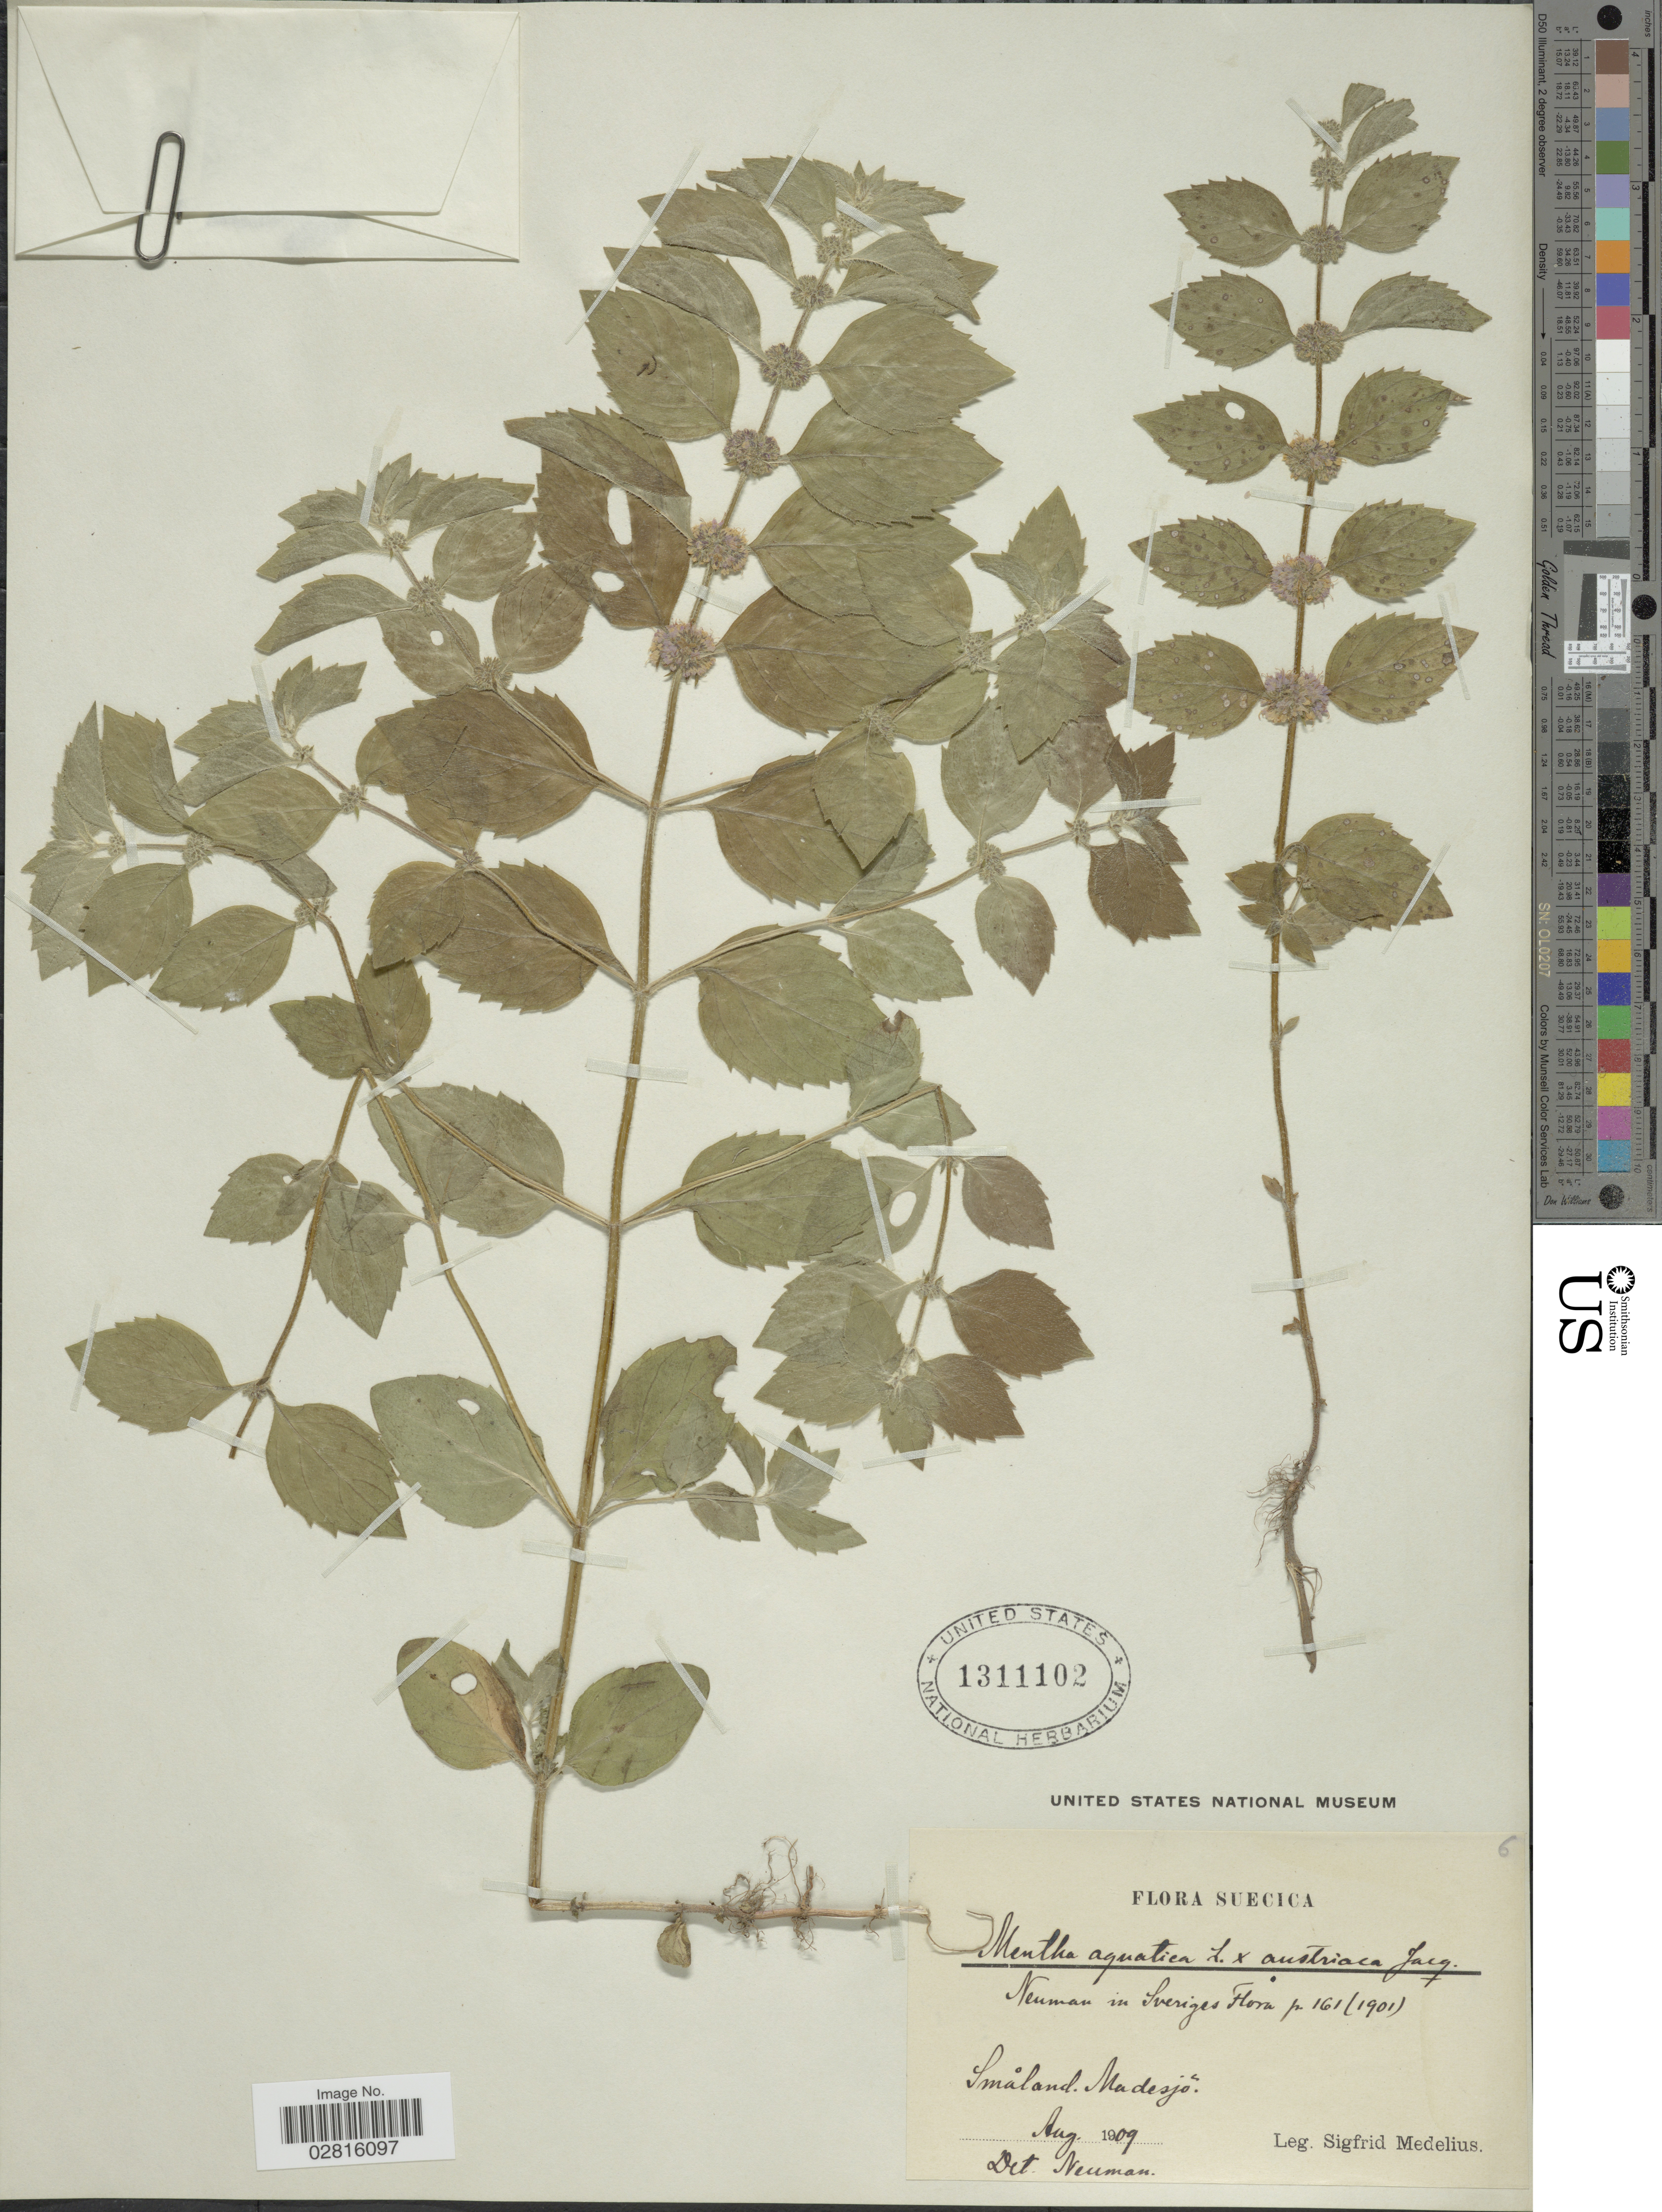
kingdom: Plantae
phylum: Tracheophyta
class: Magnoliopsida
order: Lamiales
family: Lamiaceae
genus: Mentha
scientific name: Mentha aquatica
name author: L.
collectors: S. Medelius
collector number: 6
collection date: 1909-08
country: Sweden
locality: Suecica. Småland. Madesjö.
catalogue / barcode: US 1311102